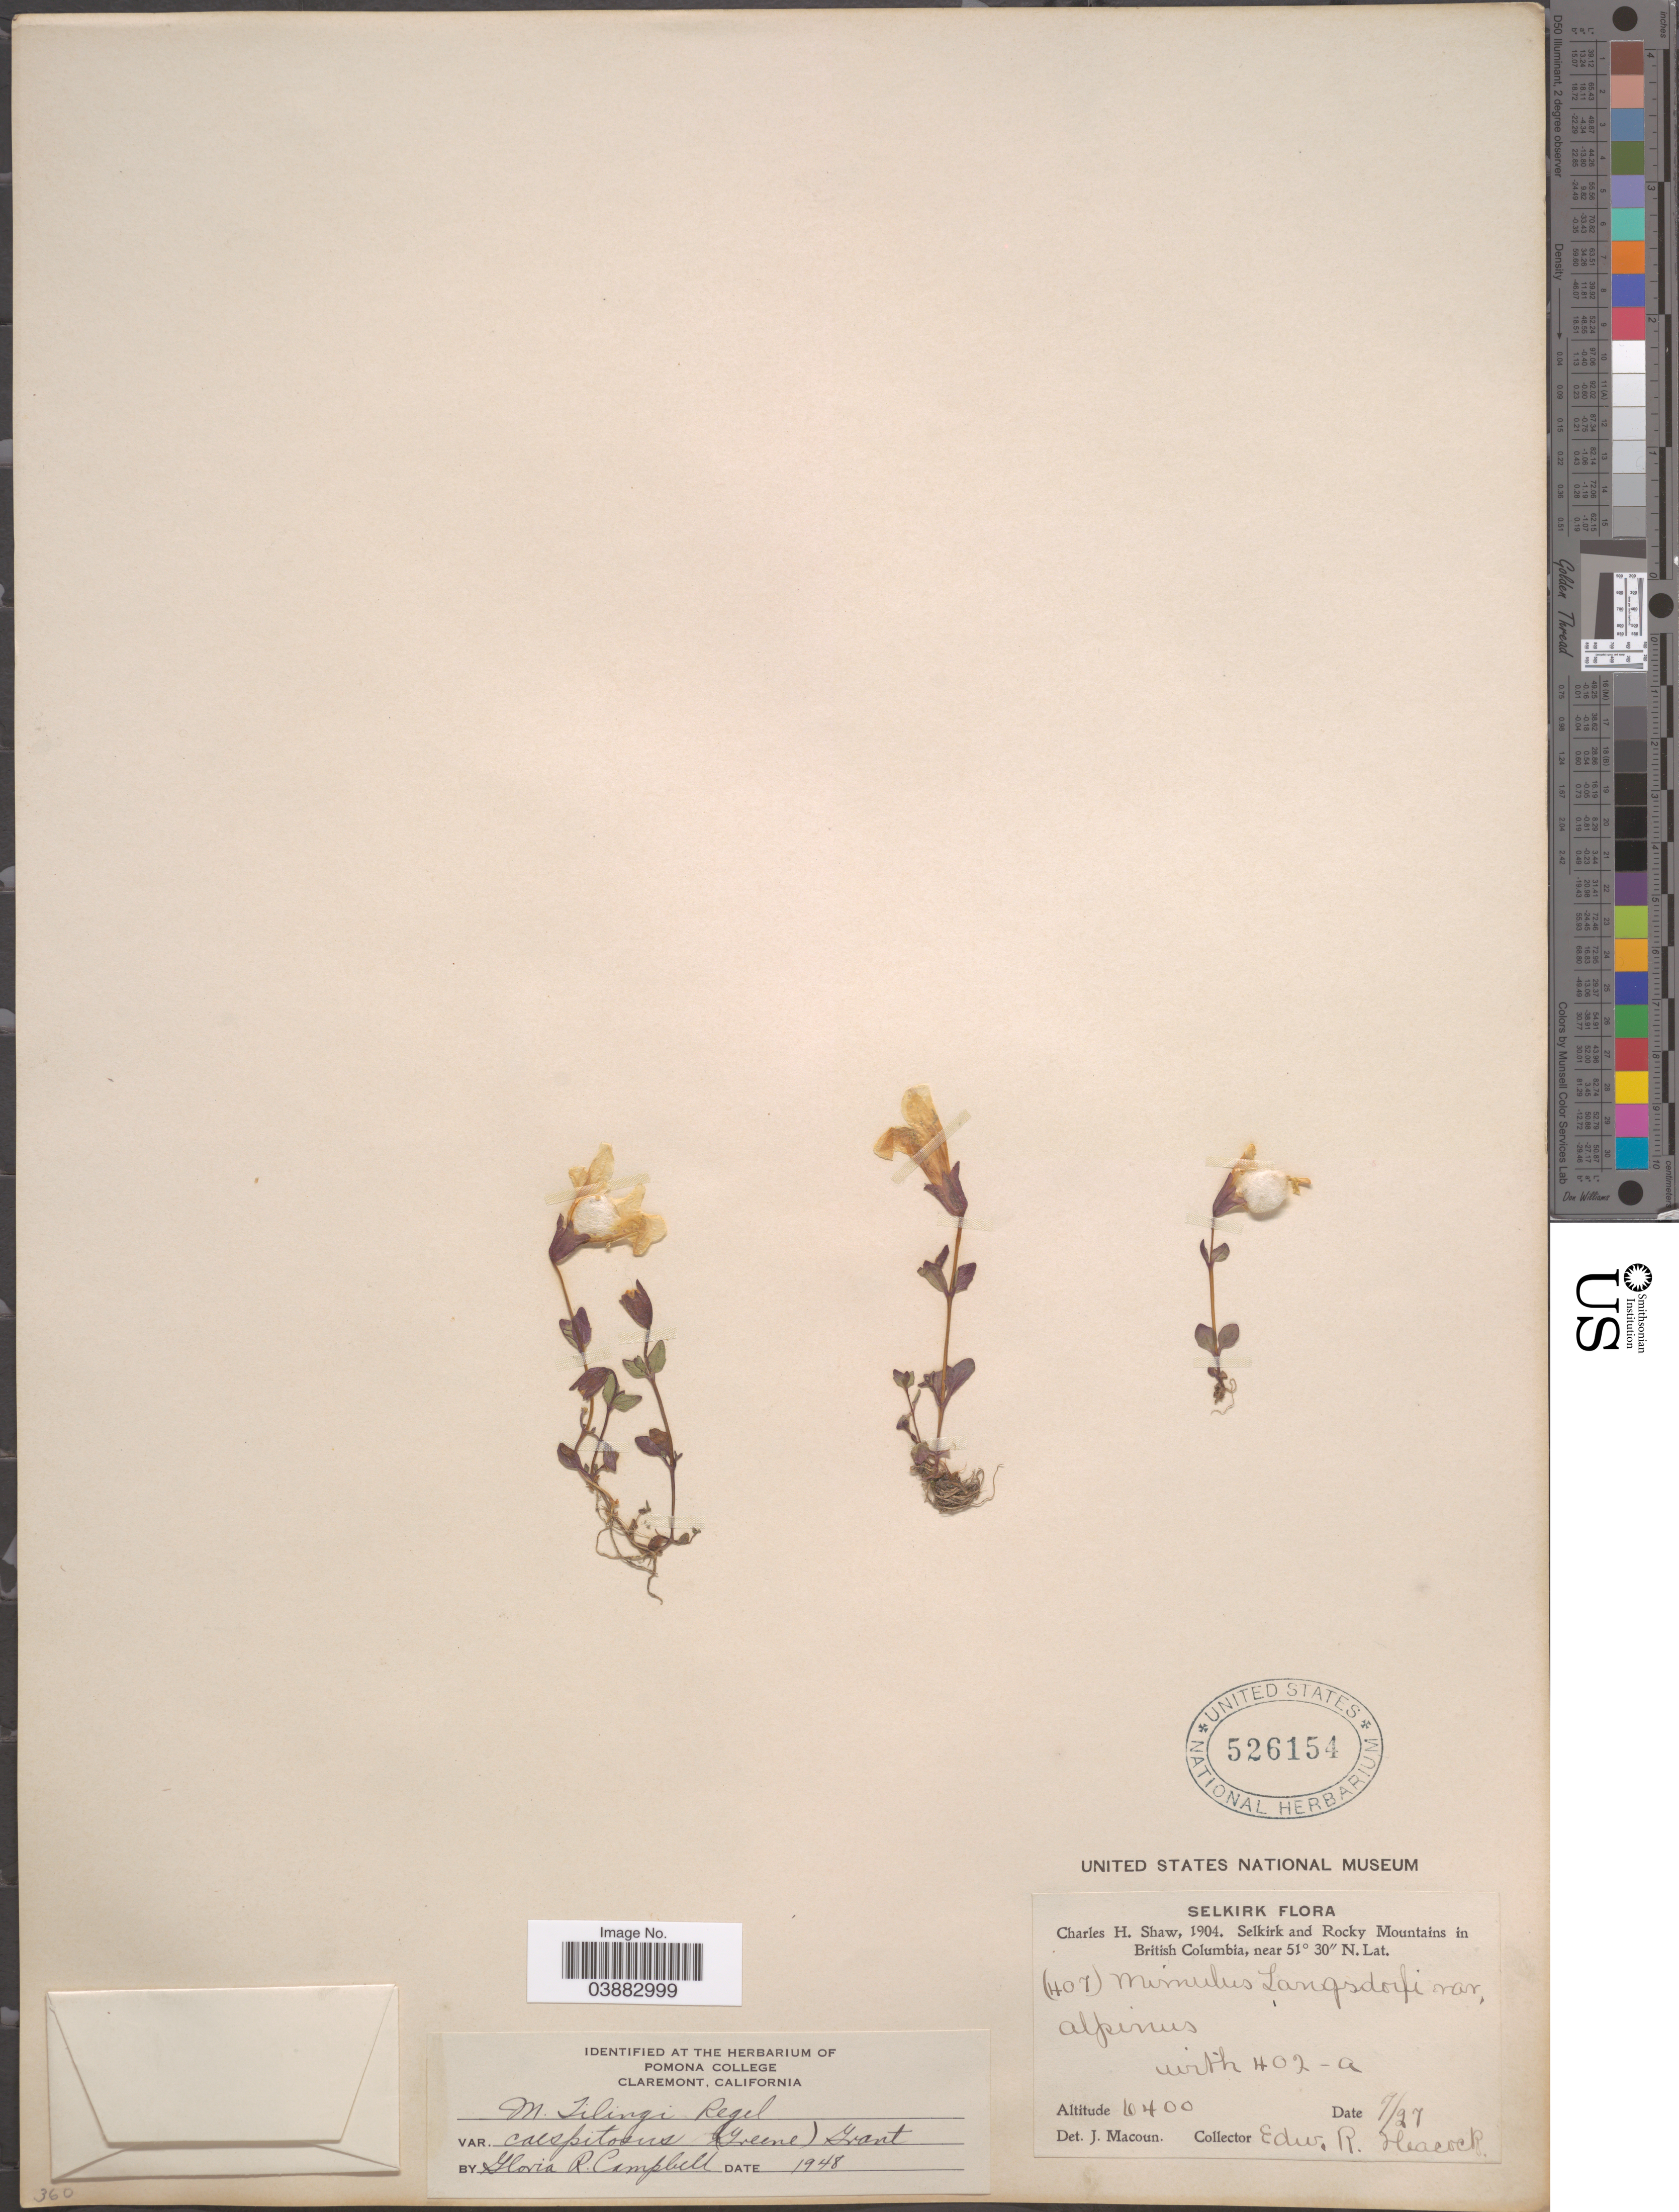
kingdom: Plantae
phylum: Tracheophyta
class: Magnoliopsida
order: Lamiales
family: Phrymaceae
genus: Mimulus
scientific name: Mimulus tilingii var. caespitosus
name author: (Greene) A.L. Grant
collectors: E. Heacock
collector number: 407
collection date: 1904-07-27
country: Canada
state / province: British Columbia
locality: Selkirk. Selkirk and Rocky Mountains in British Columbia.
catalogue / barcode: US 526154